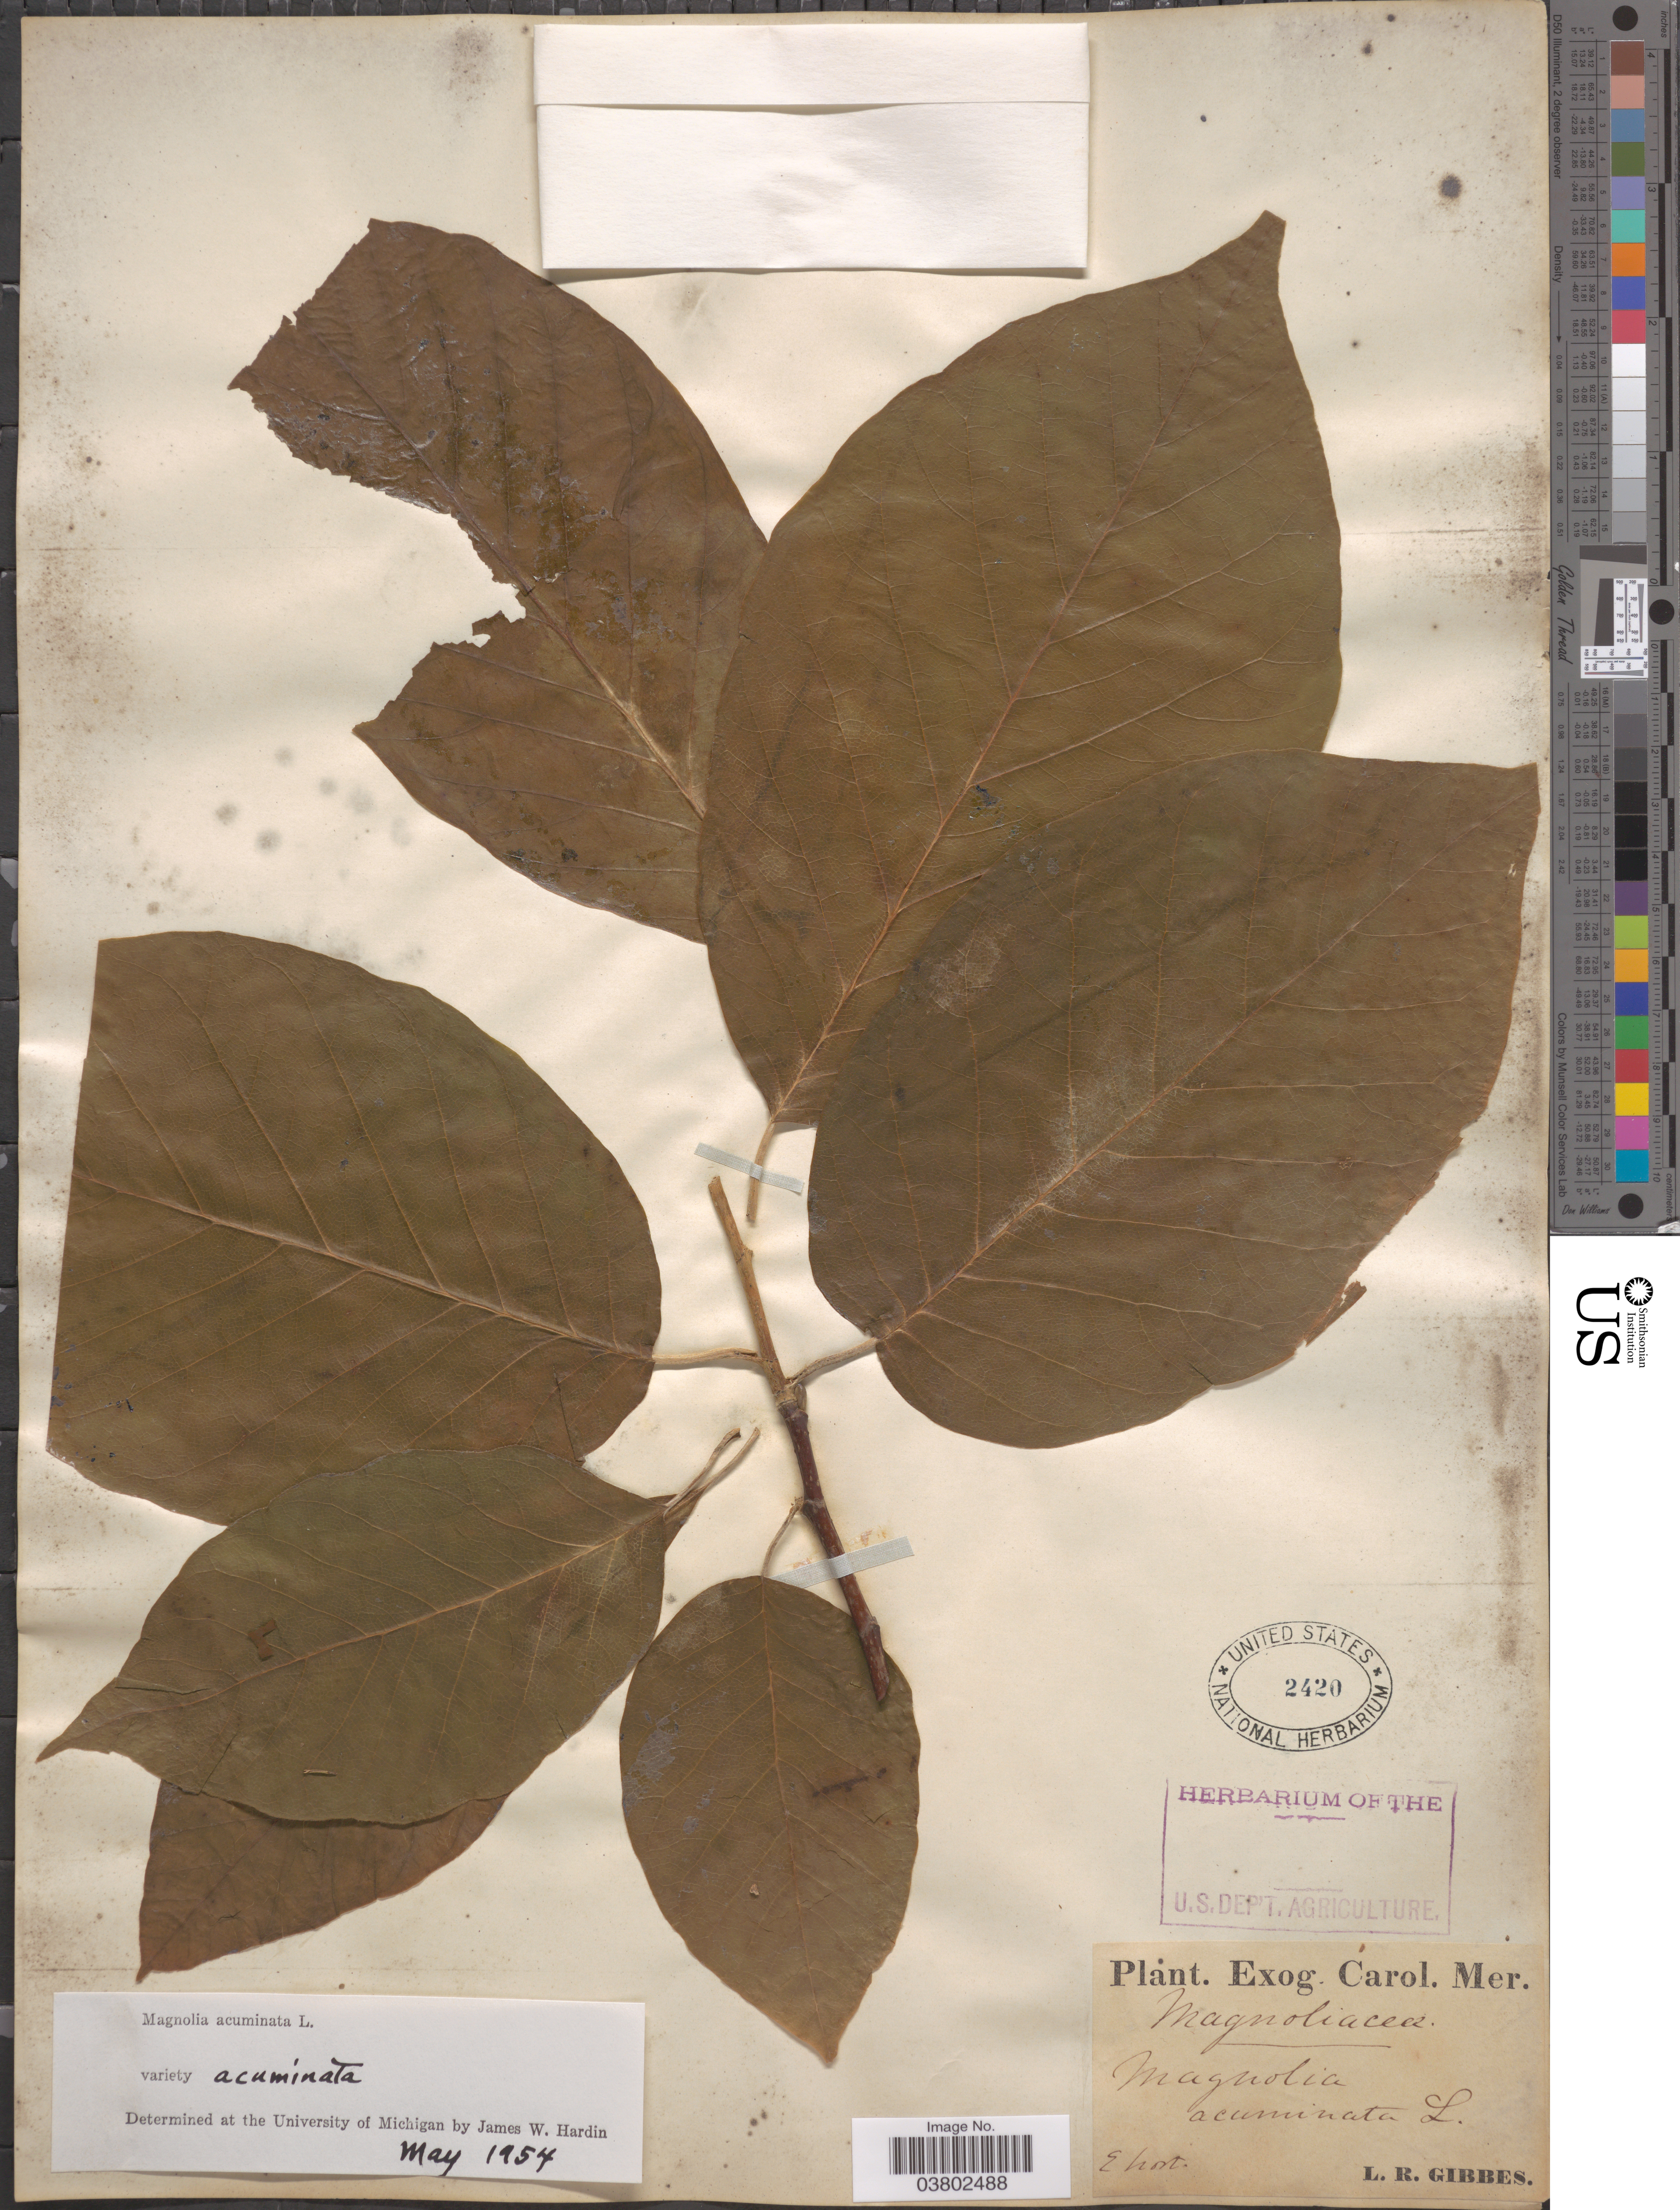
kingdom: Plantae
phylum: Tracheophyta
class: Magnoliopsida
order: Magnoliales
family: Magnoliaceae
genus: Magnolia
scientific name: Magnolia acuminata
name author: (L.) L.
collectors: L. Gibbes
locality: E. hort.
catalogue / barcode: US 2420